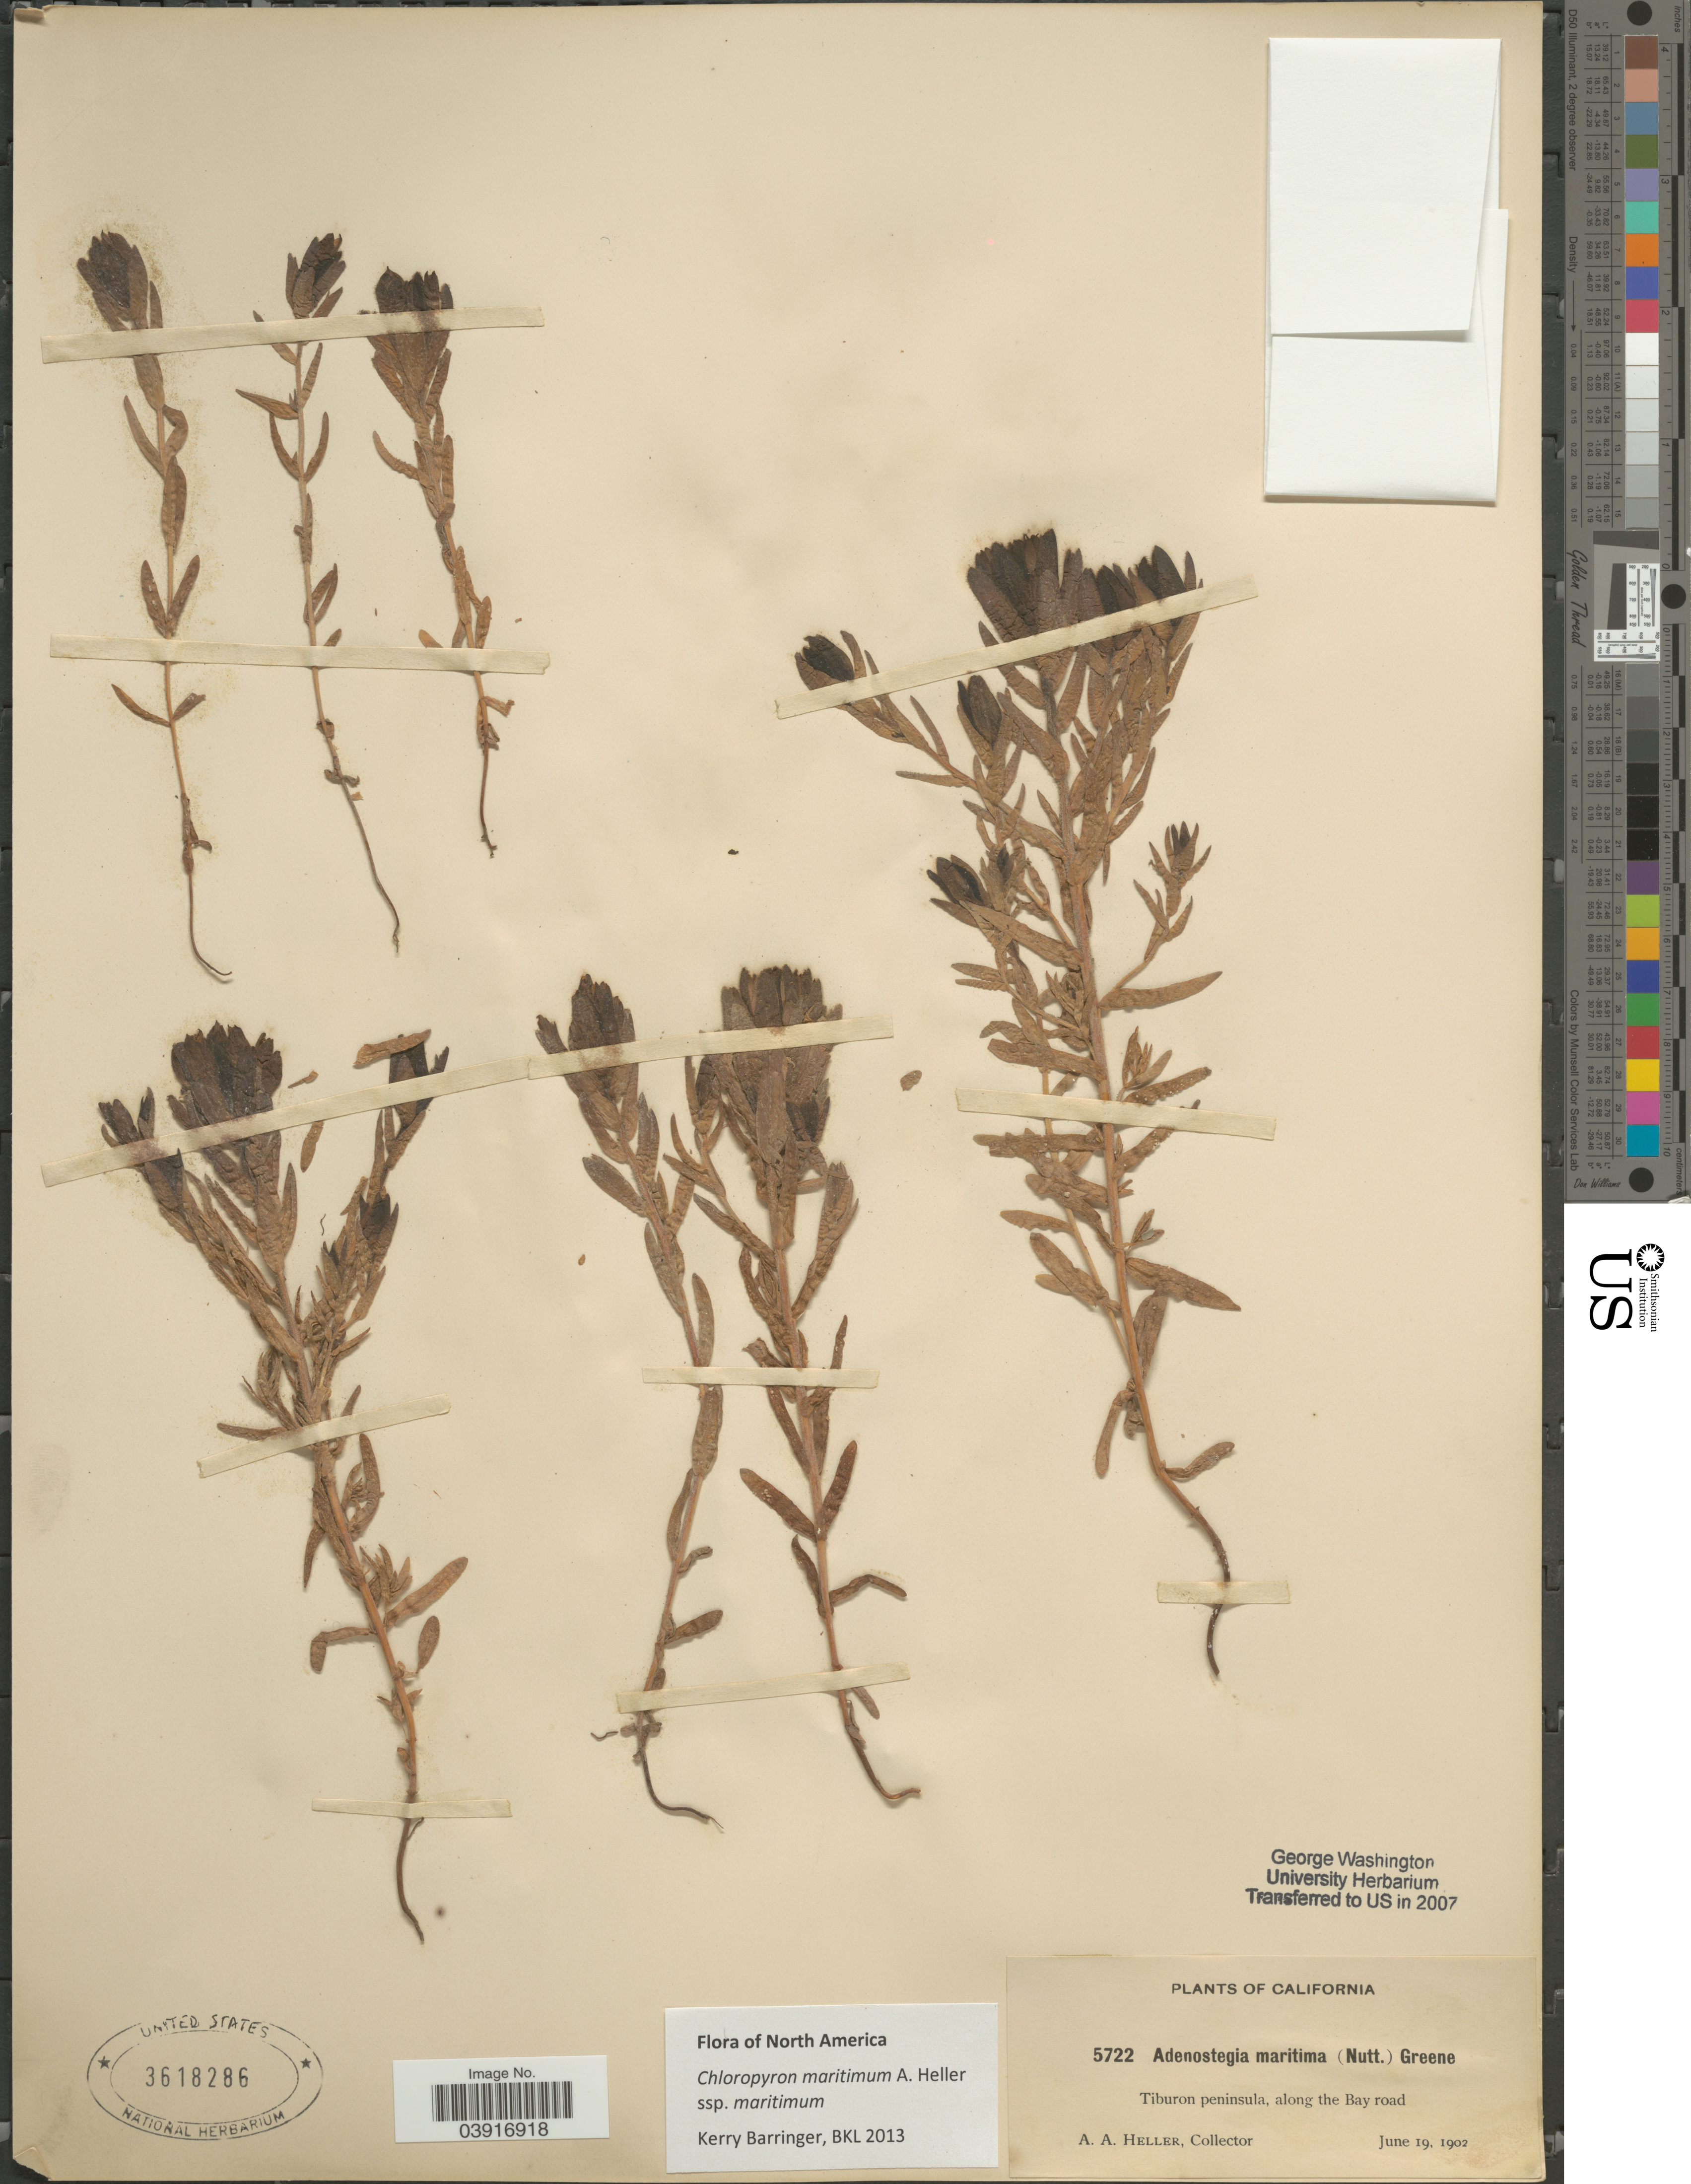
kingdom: Plantae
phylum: Tracheophyta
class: Magnoliopsida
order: Lamiales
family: Orobanchaceae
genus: Chloropyron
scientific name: Chloropyron maritimum subsp. maritimum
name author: (Nutt. ex Benth.) A. Heller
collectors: A. A. Heller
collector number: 5722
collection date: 1902-06-19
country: United States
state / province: California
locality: Tiburon peninsula, along the Bay road.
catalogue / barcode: US 3618286